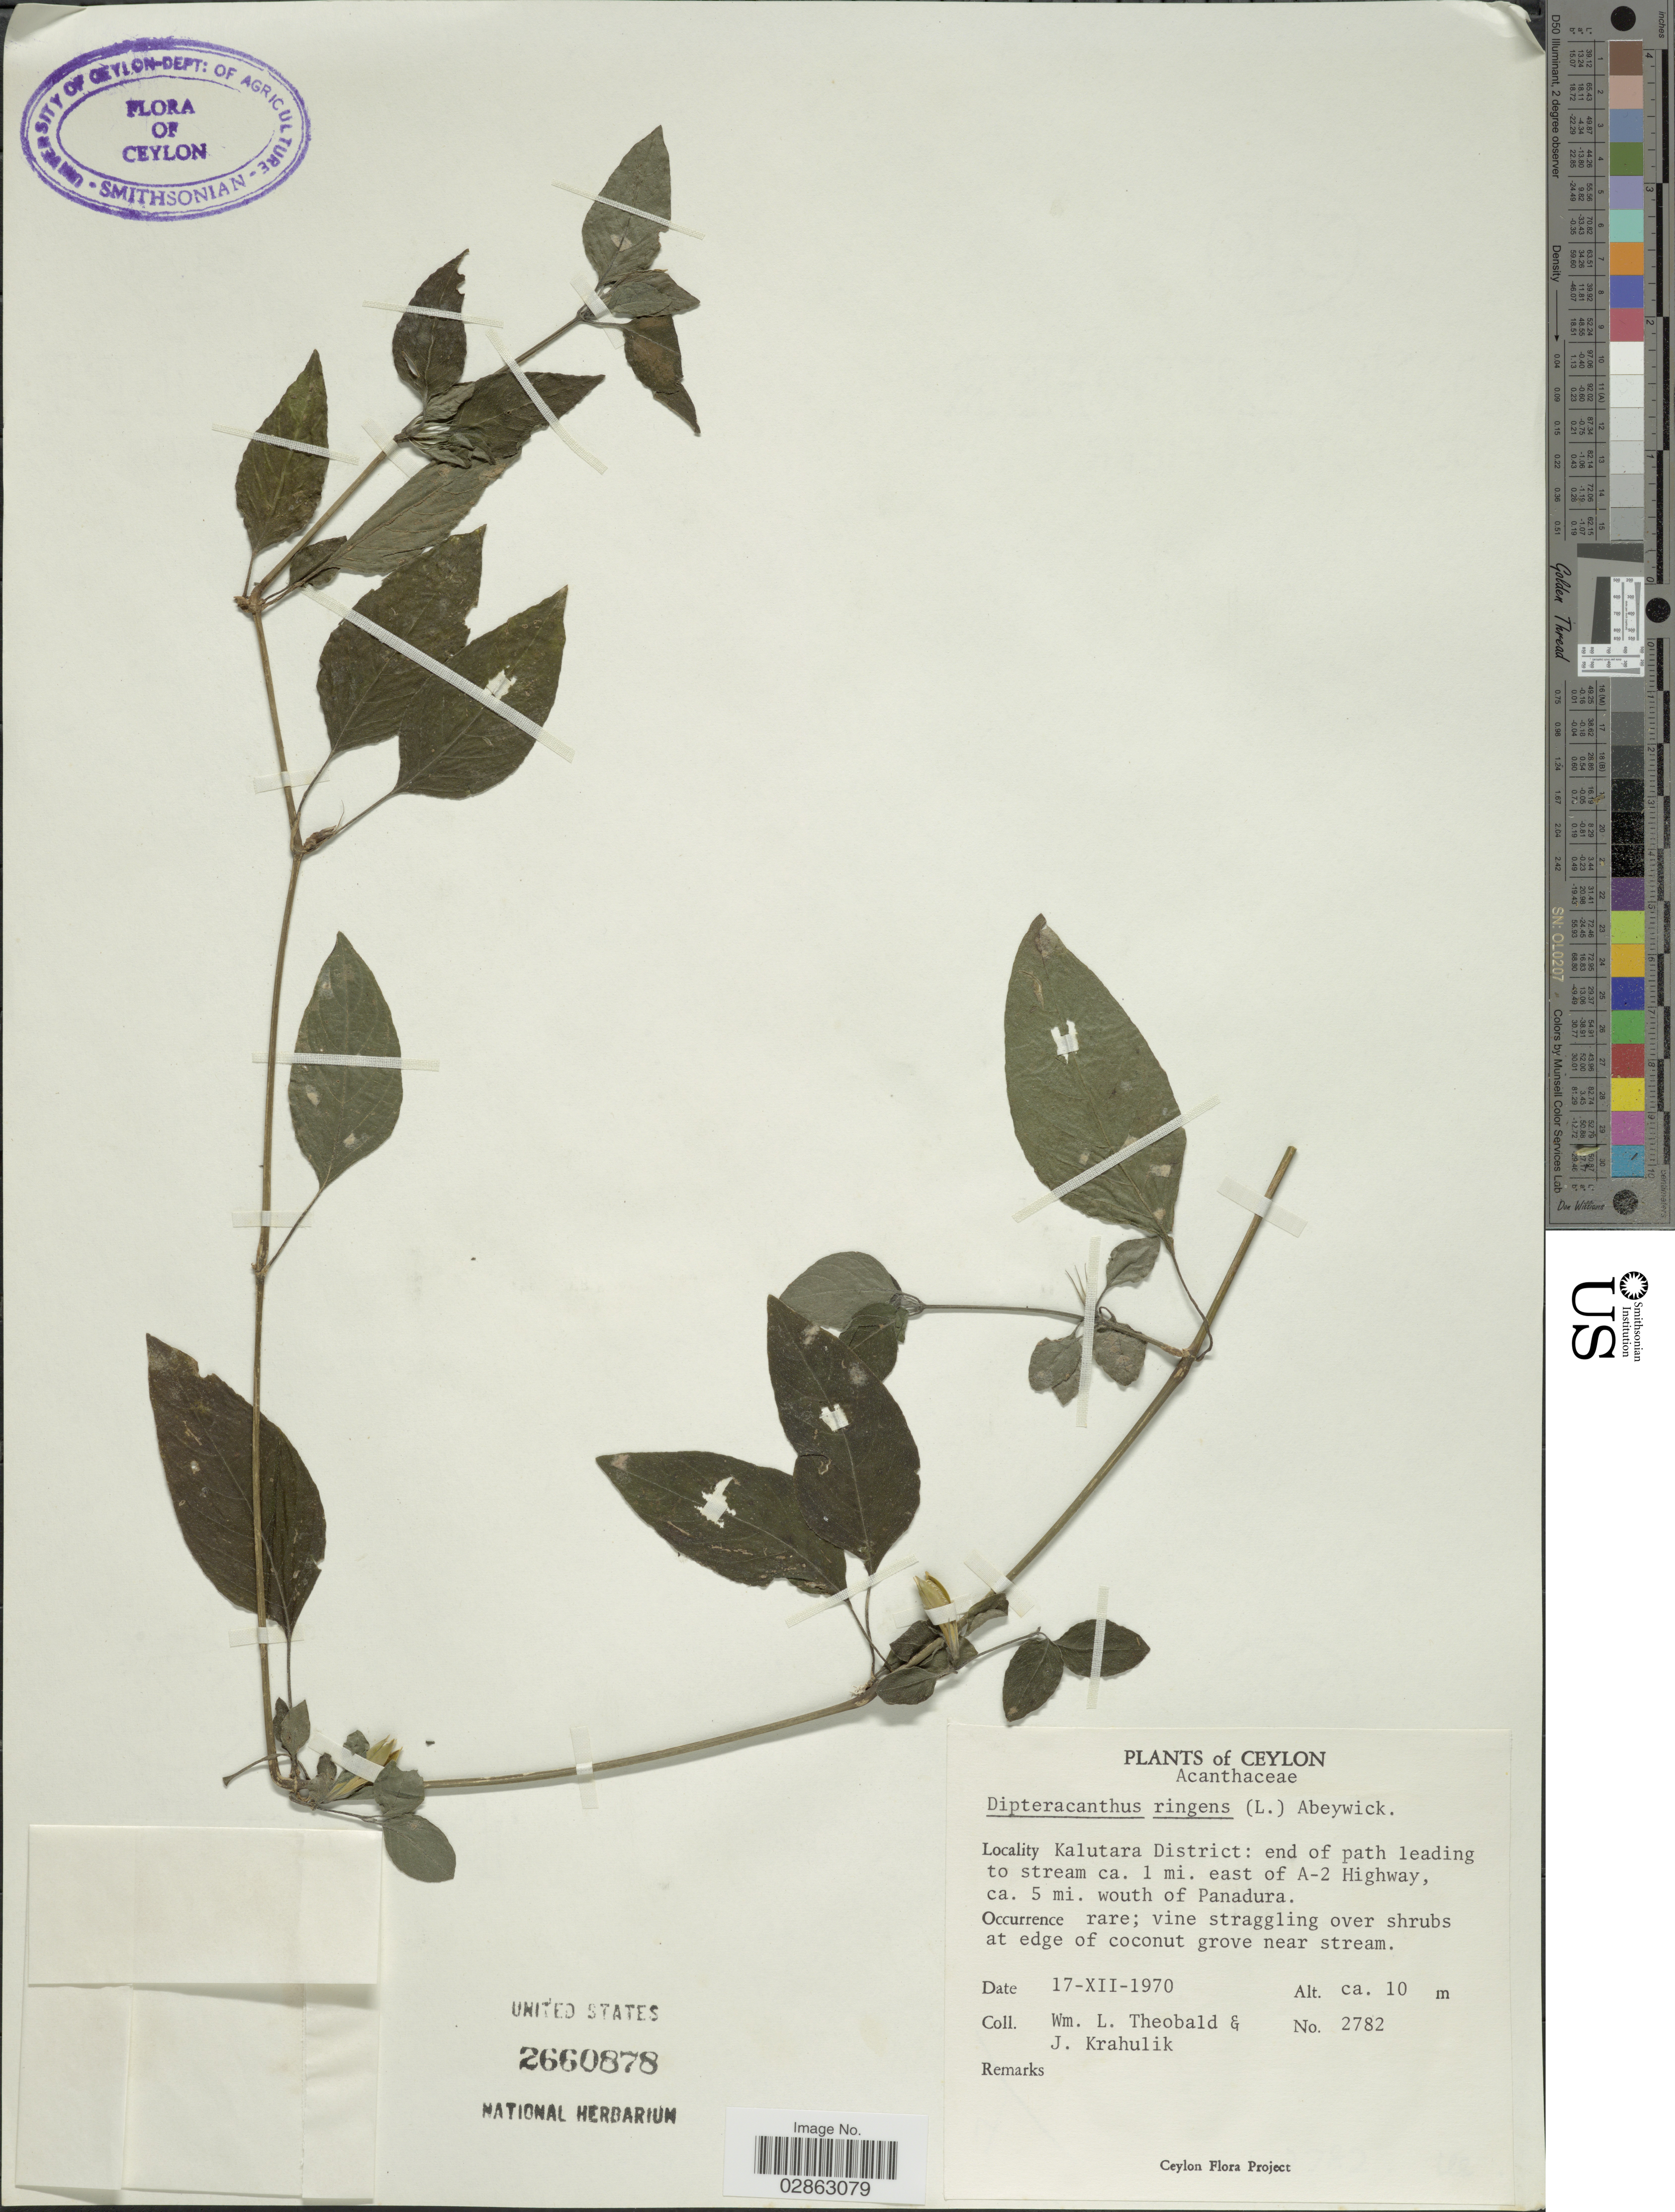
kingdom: Plantae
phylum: Tracheophyta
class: Magnoliopsida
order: Lamiales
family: Acanthaceae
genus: Ruellia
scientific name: Ruellia ringens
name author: L.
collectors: W. L. Theobald & J. Krahulik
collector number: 2782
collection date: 1970-12-17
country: Sri Lanka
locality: Ceylon. Kalutara District: end of path leading to stream ca. 1 mi. east of A-2 Highway, ca. 5 mi. wouth of Panadura.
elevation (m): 10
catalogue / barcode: US 2660878